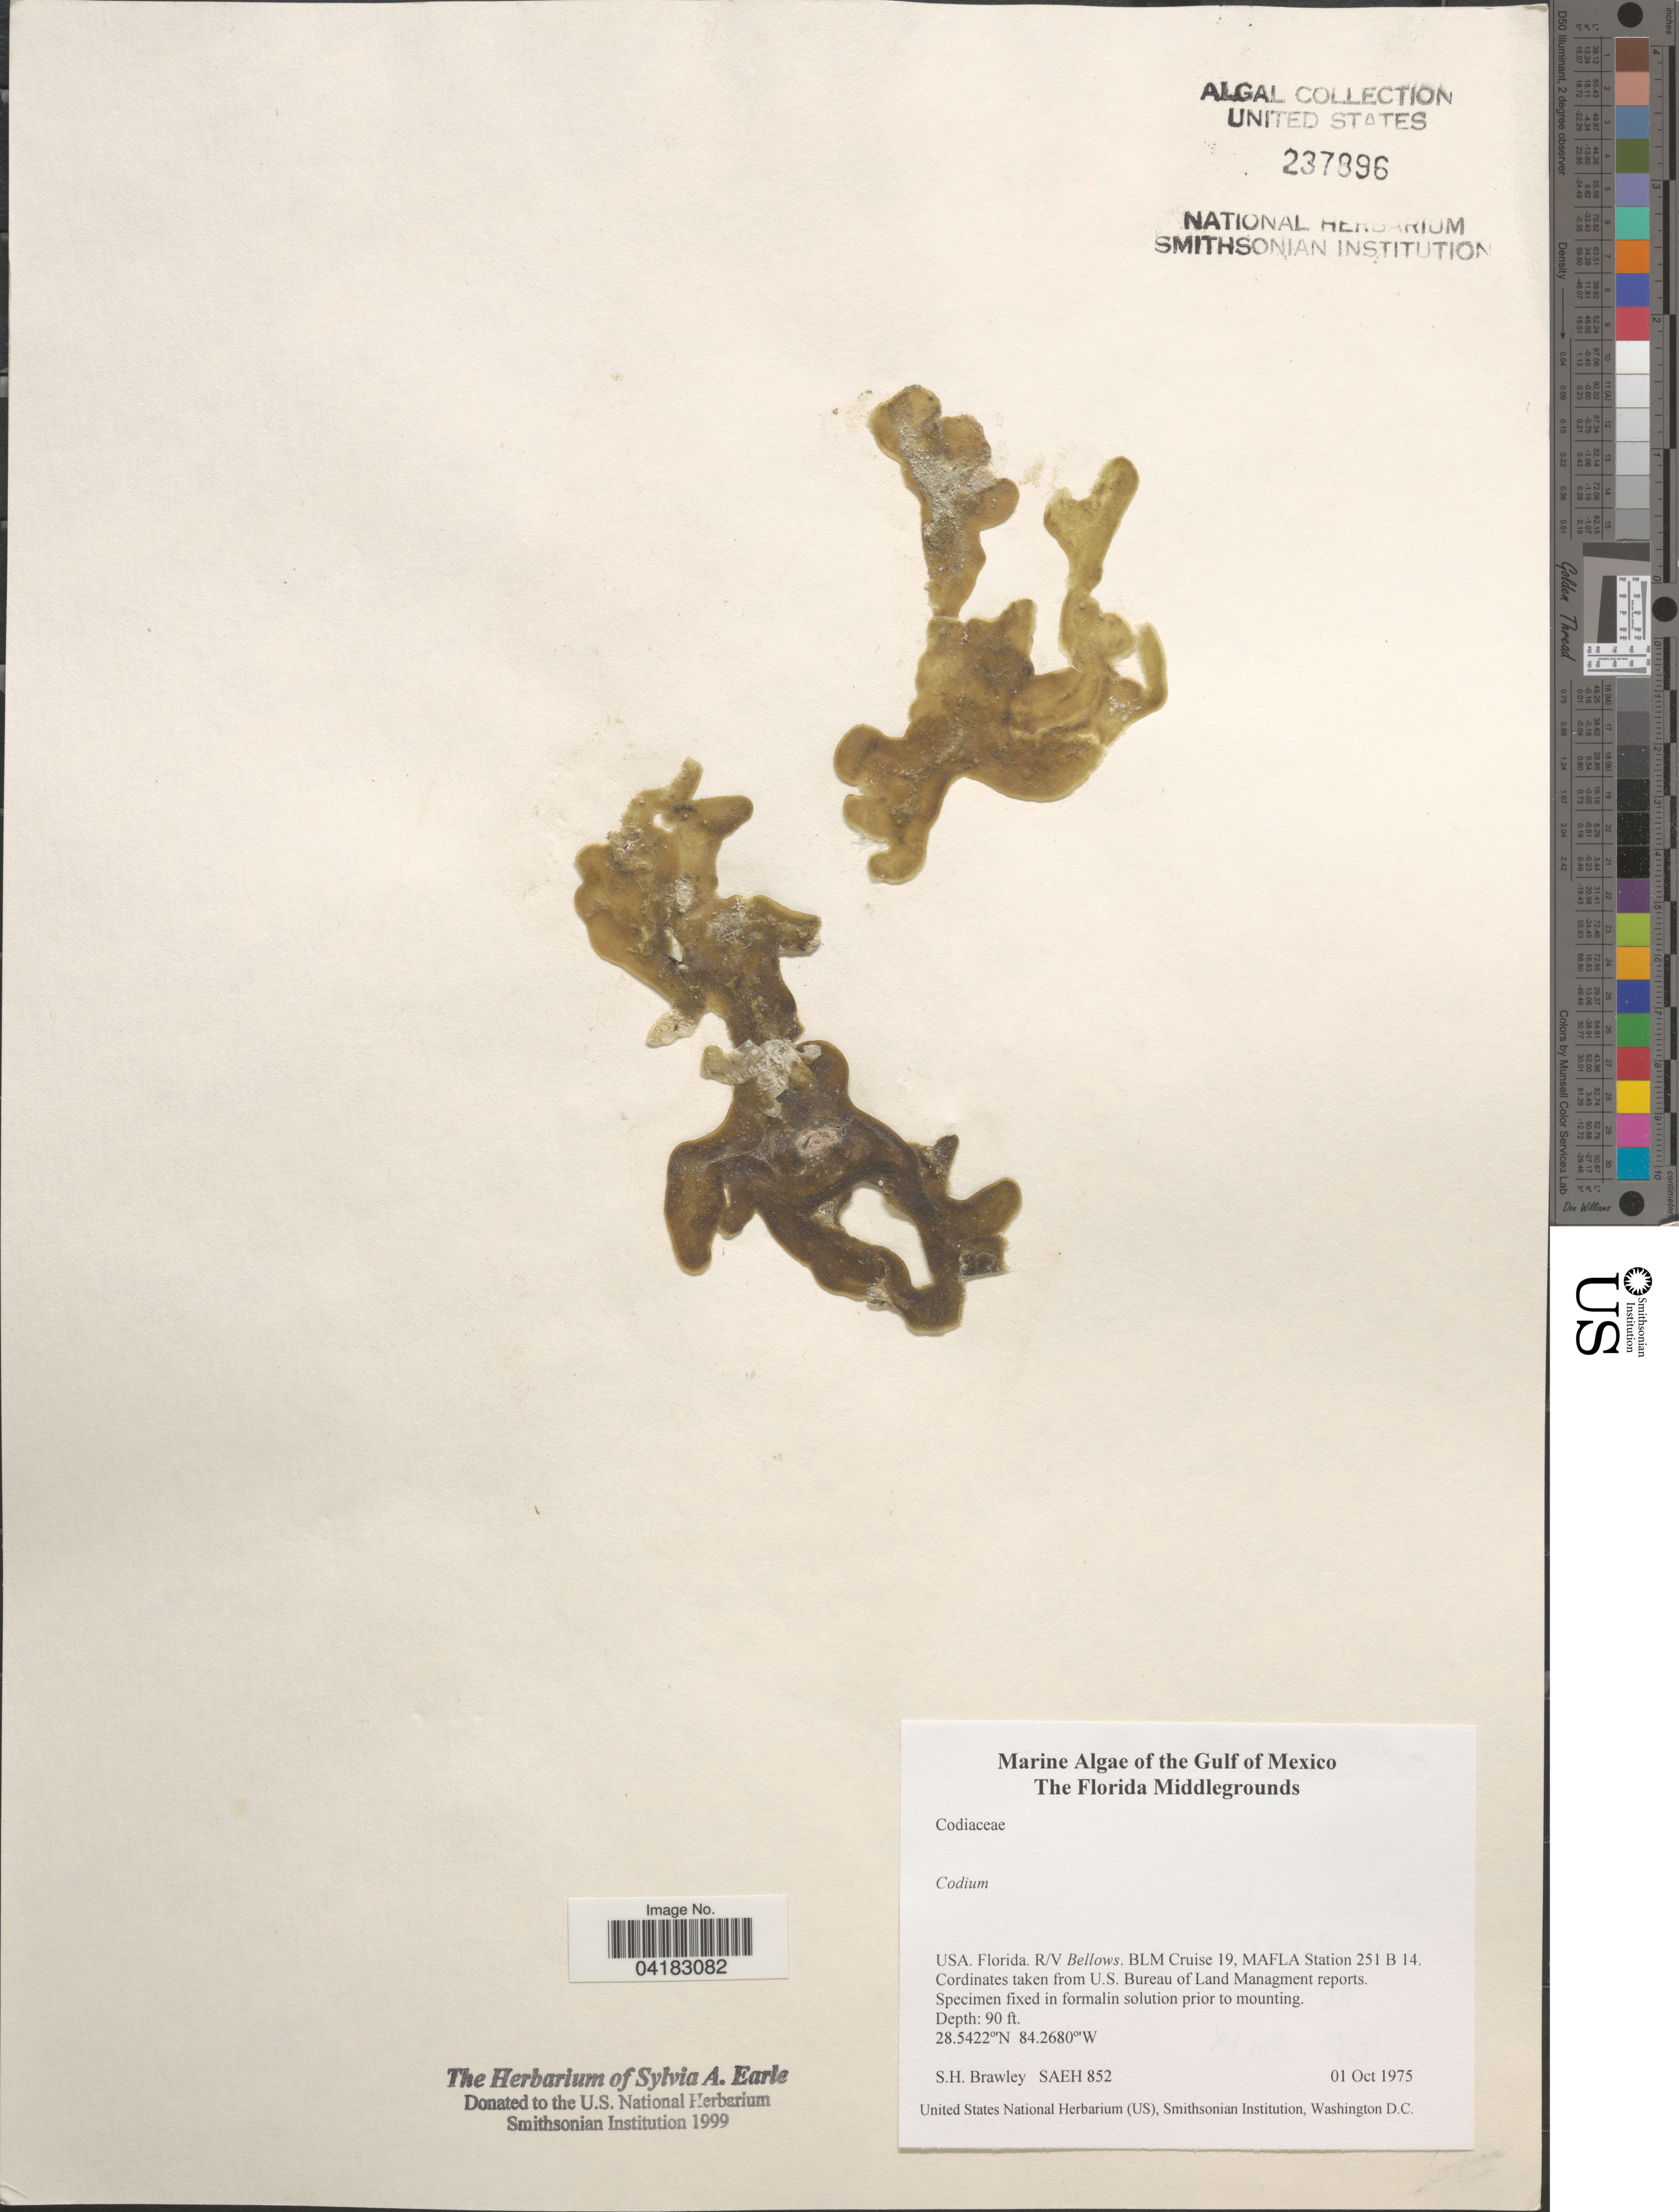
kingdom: Plantae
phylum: Chlorophyta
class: Ulvophyceae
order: Bryopsidales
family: Codiaceae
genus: Codium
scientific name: Codium sp.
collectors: S. Brawley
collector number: SAEH852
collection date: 1975-10-01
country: United States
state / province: Florida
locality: Gulf of Mexico. The Florida Middlegrounds. R/V Bellows. BLM Cruise 19, MAFLA Station 251 B 14.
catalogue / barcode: US 237896